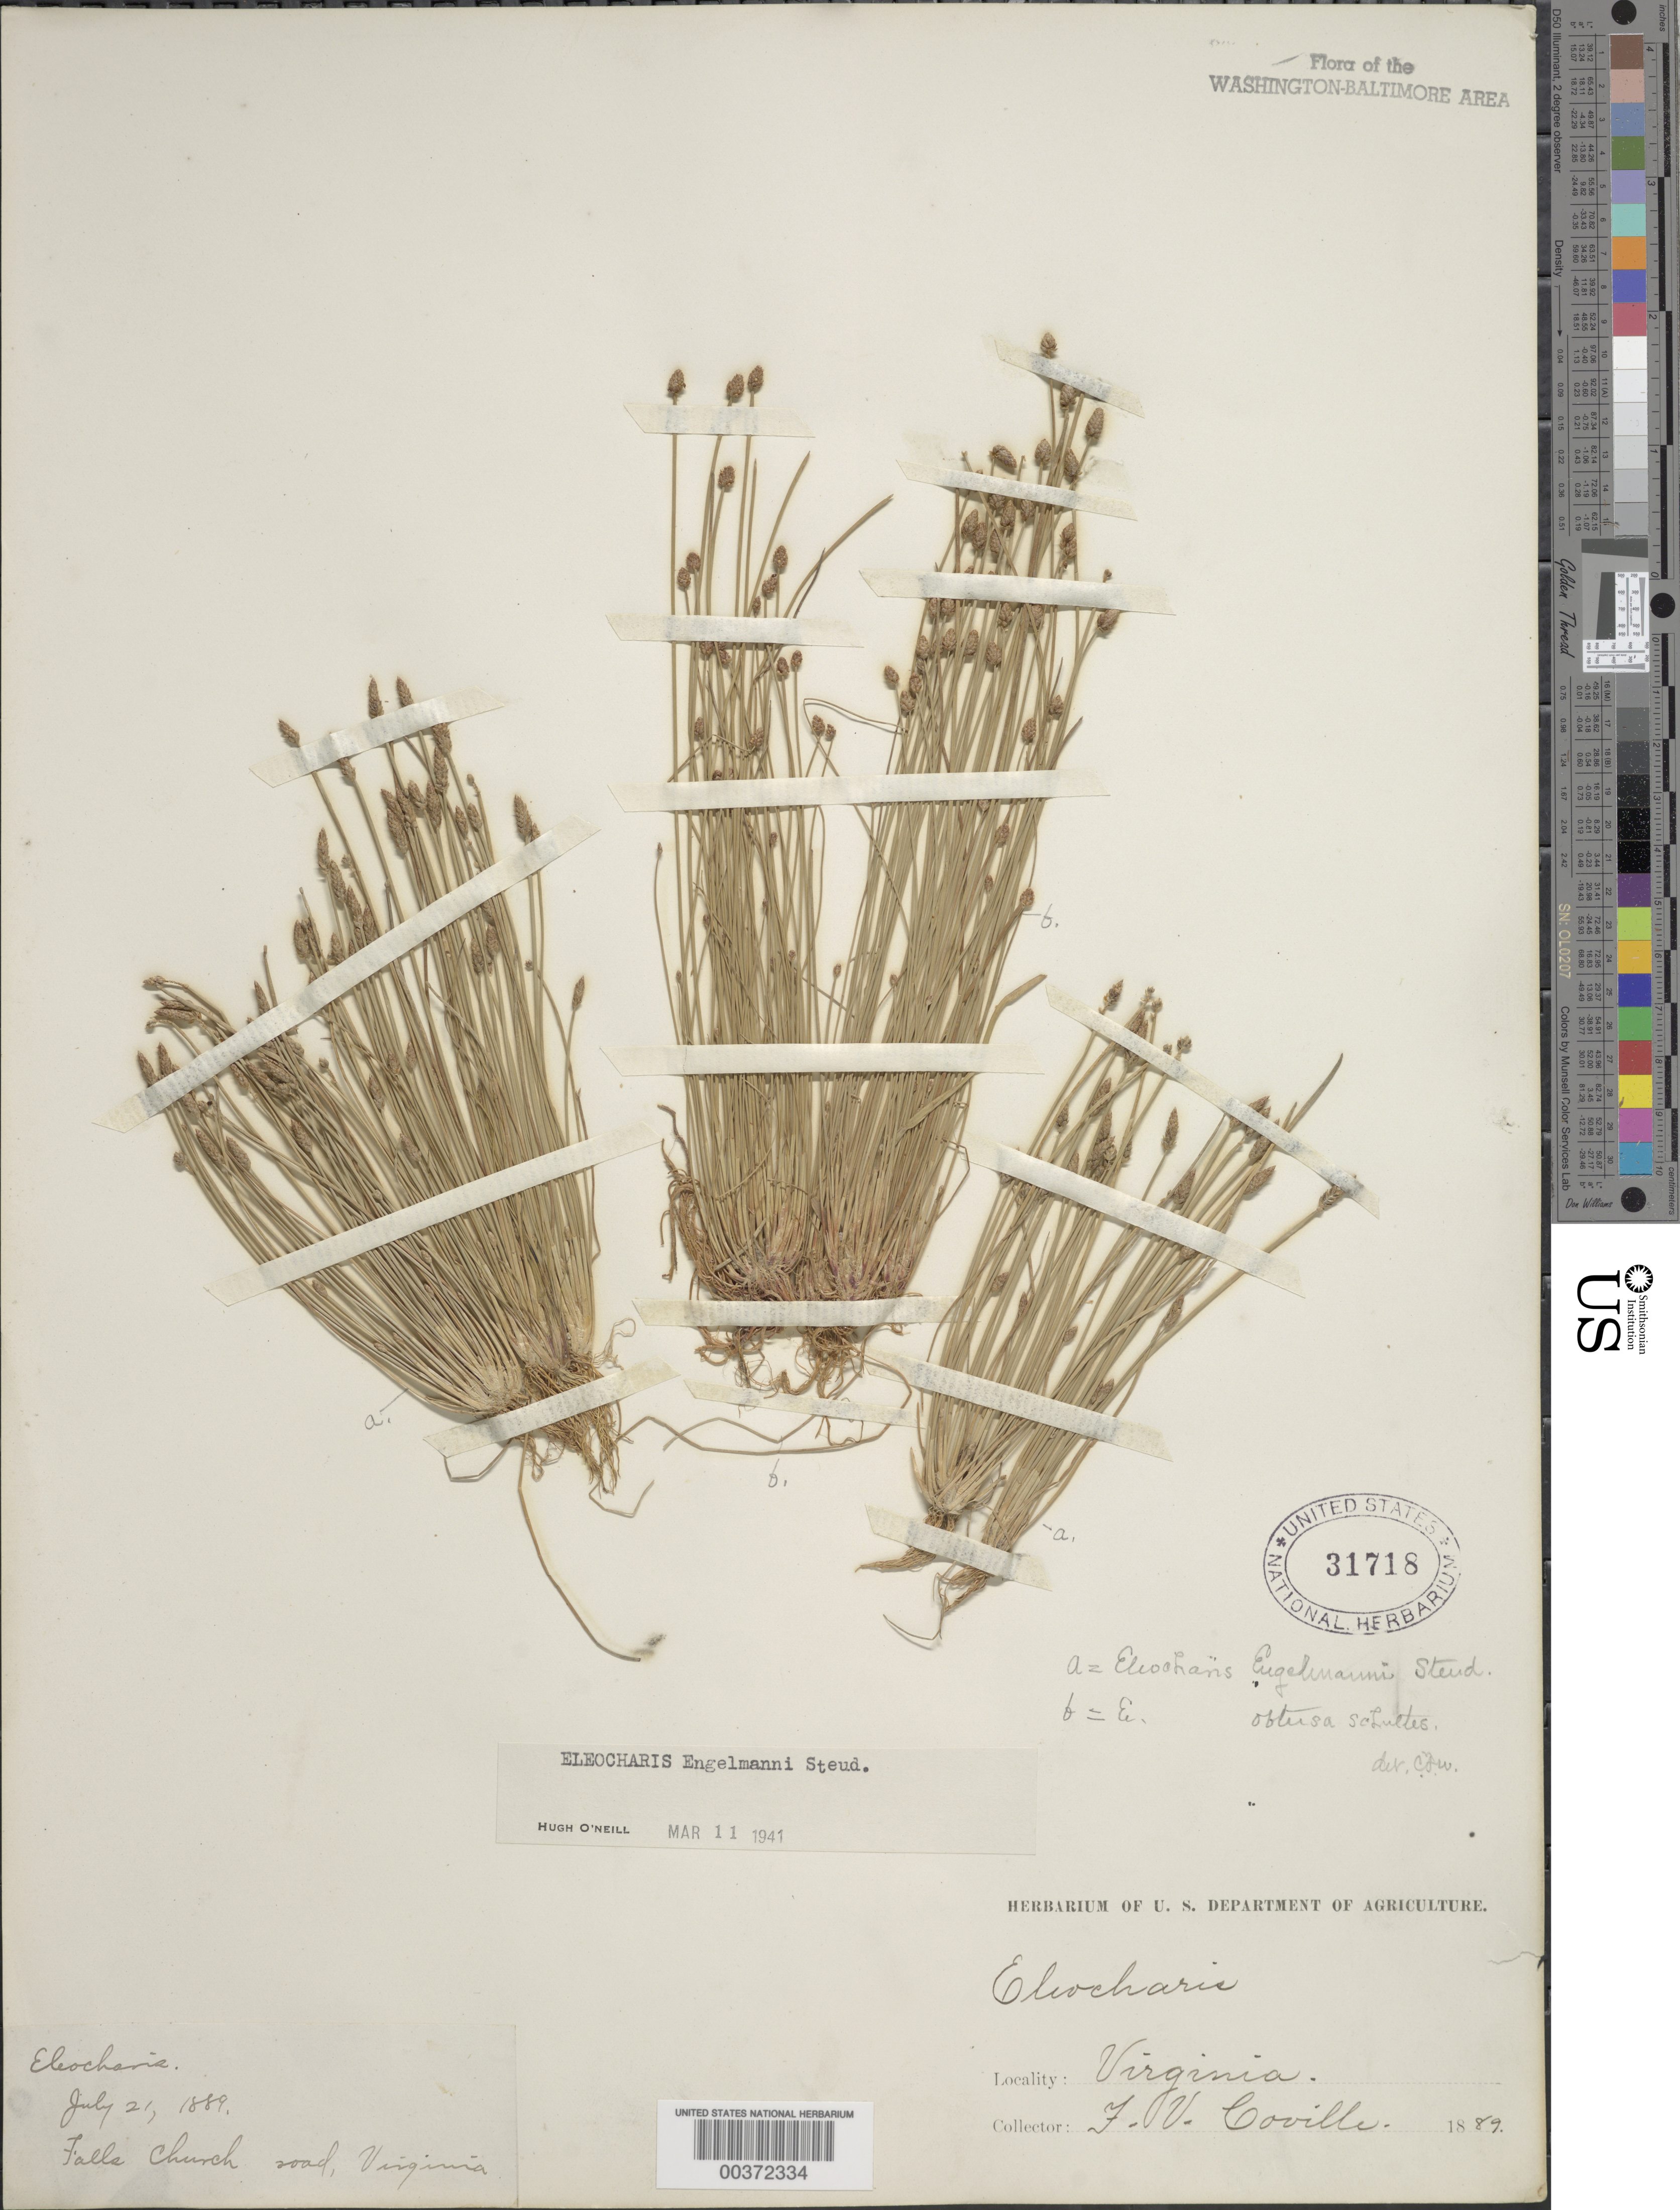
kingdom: Plantae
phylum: Tracheophyta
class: Liliopsida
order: Poales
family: Cyperaceae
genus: Eleocharis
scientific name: Eleocharis engelmannii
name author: Steud.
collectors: F. V. Coville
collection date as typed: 21 Jul 1889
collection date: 1889-07-21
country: United States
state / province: Virginia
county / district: City of Falls Church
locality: Falls Church Road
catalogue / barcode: US 31718